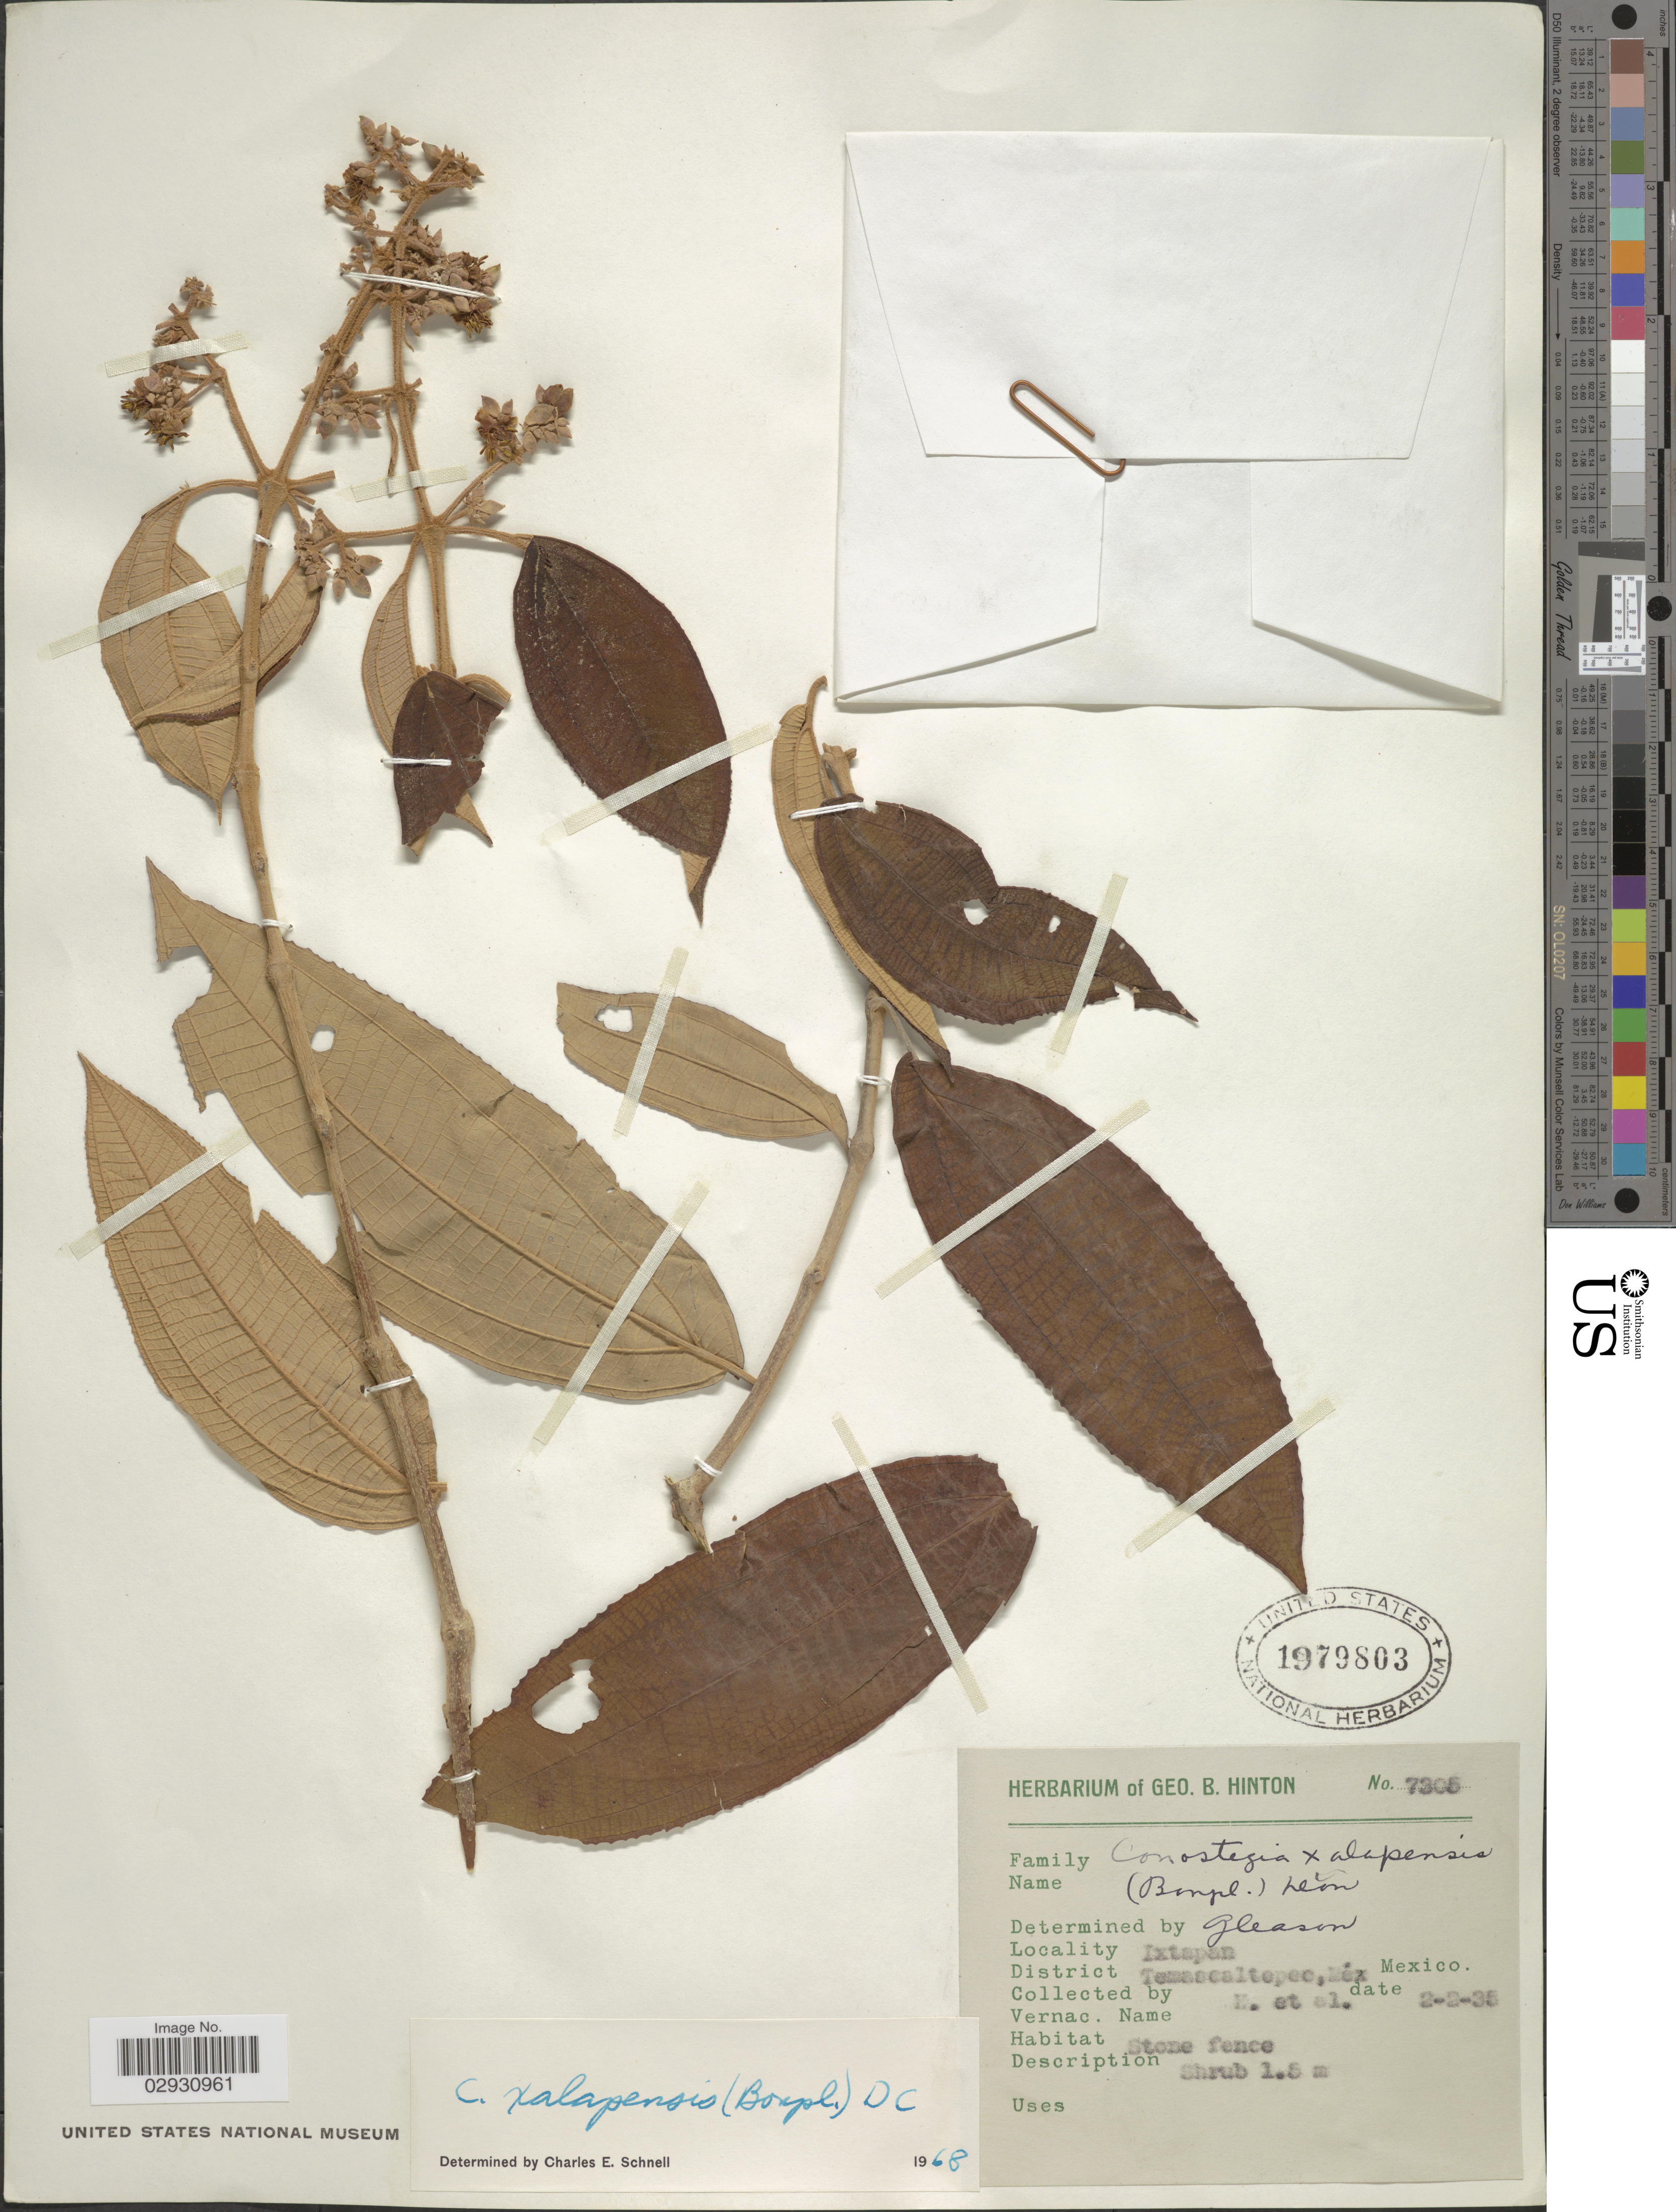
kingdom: Plantae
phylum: Tracheophyta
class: Magnoliopsida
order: Myrtales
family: Melastomataceae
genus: Conostegia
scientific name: Conostegia quadrangularis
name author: Schltdl. ex Steud.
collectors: G. B. Hinton & et al.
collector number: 7305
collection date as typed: Transcribed d/m/y: 2/2/35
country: Mexico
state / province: México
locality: Ixtapan, District Temascaltepec.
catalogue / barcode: US 1979803